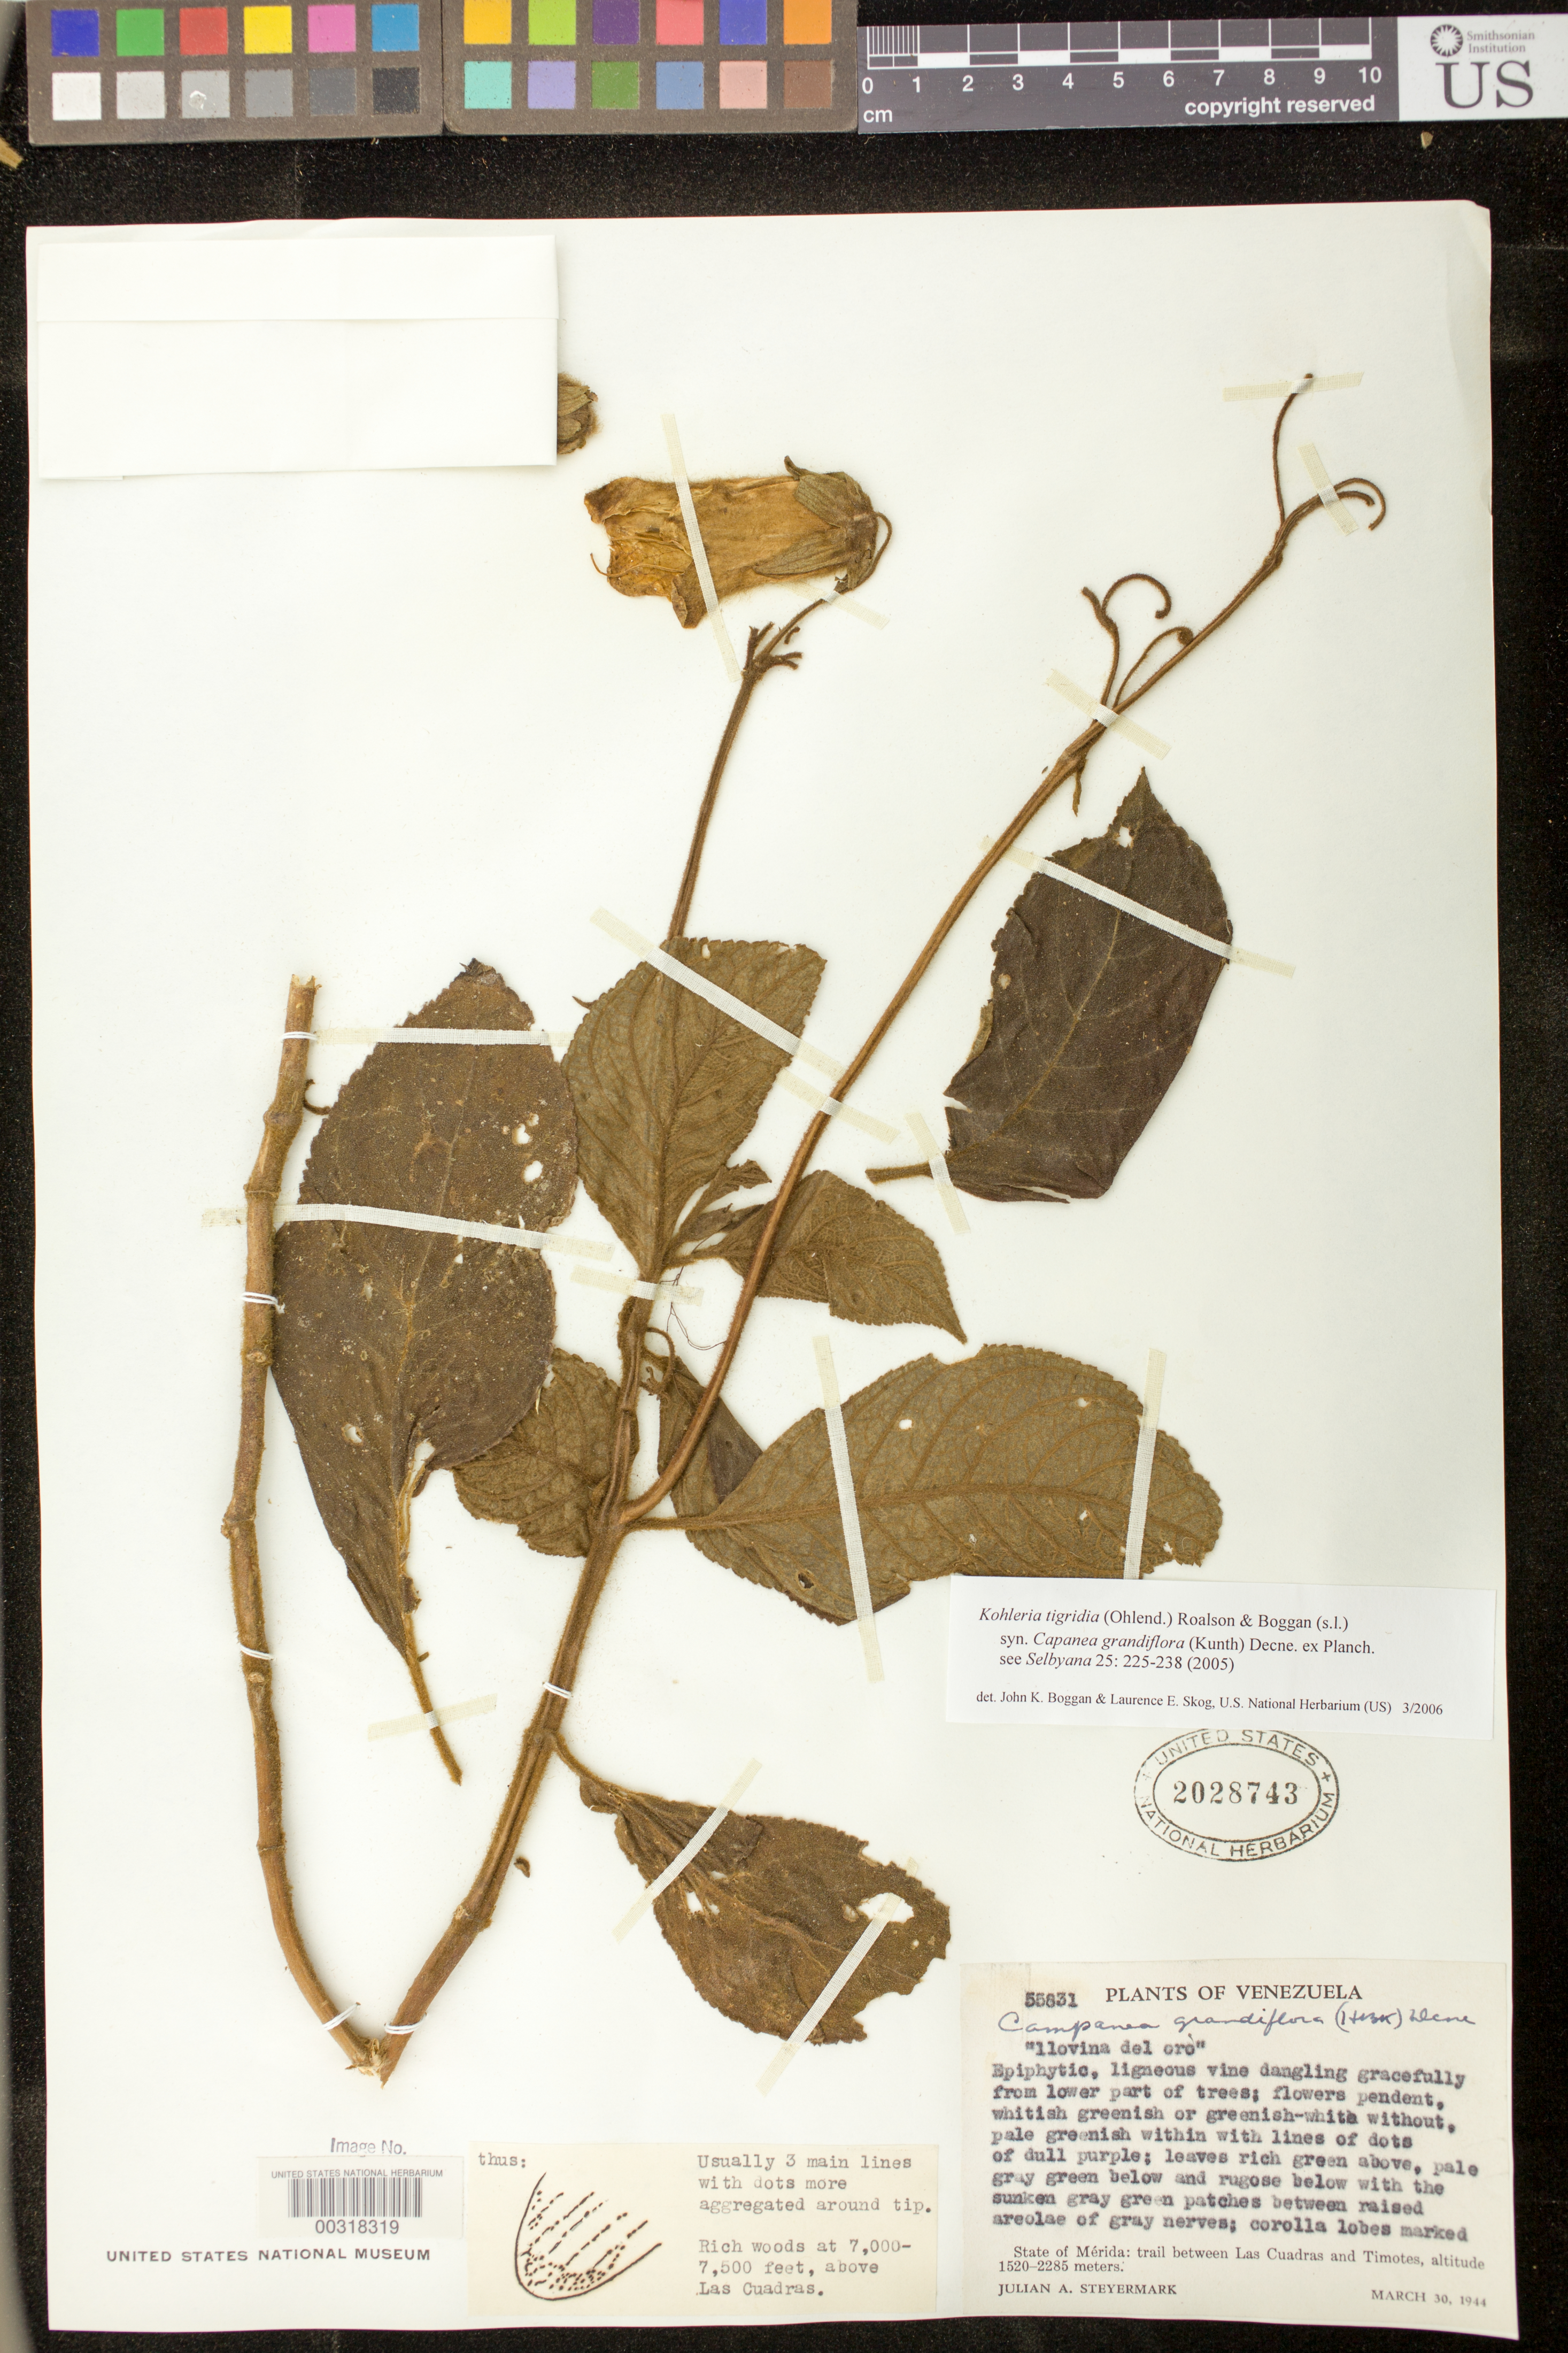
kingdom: Plantae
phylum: Tracheophyta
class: Magnoliopsida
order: Lamiales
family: Gesneriaceae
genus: Kohleria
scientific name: Kohleria tigridia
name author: (Ohlend.) Roalson & Boggan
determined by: Boggan, J. K.; Skog, L. E.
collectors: J. Steyermark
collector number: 55831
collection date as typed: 30 Mar 1944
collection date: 1944-03-30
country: Venezuela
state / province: Mérida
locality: Trail between Las Cuadras and Timotes, above las Cuadras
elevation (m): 2134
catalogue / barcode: US 2028743